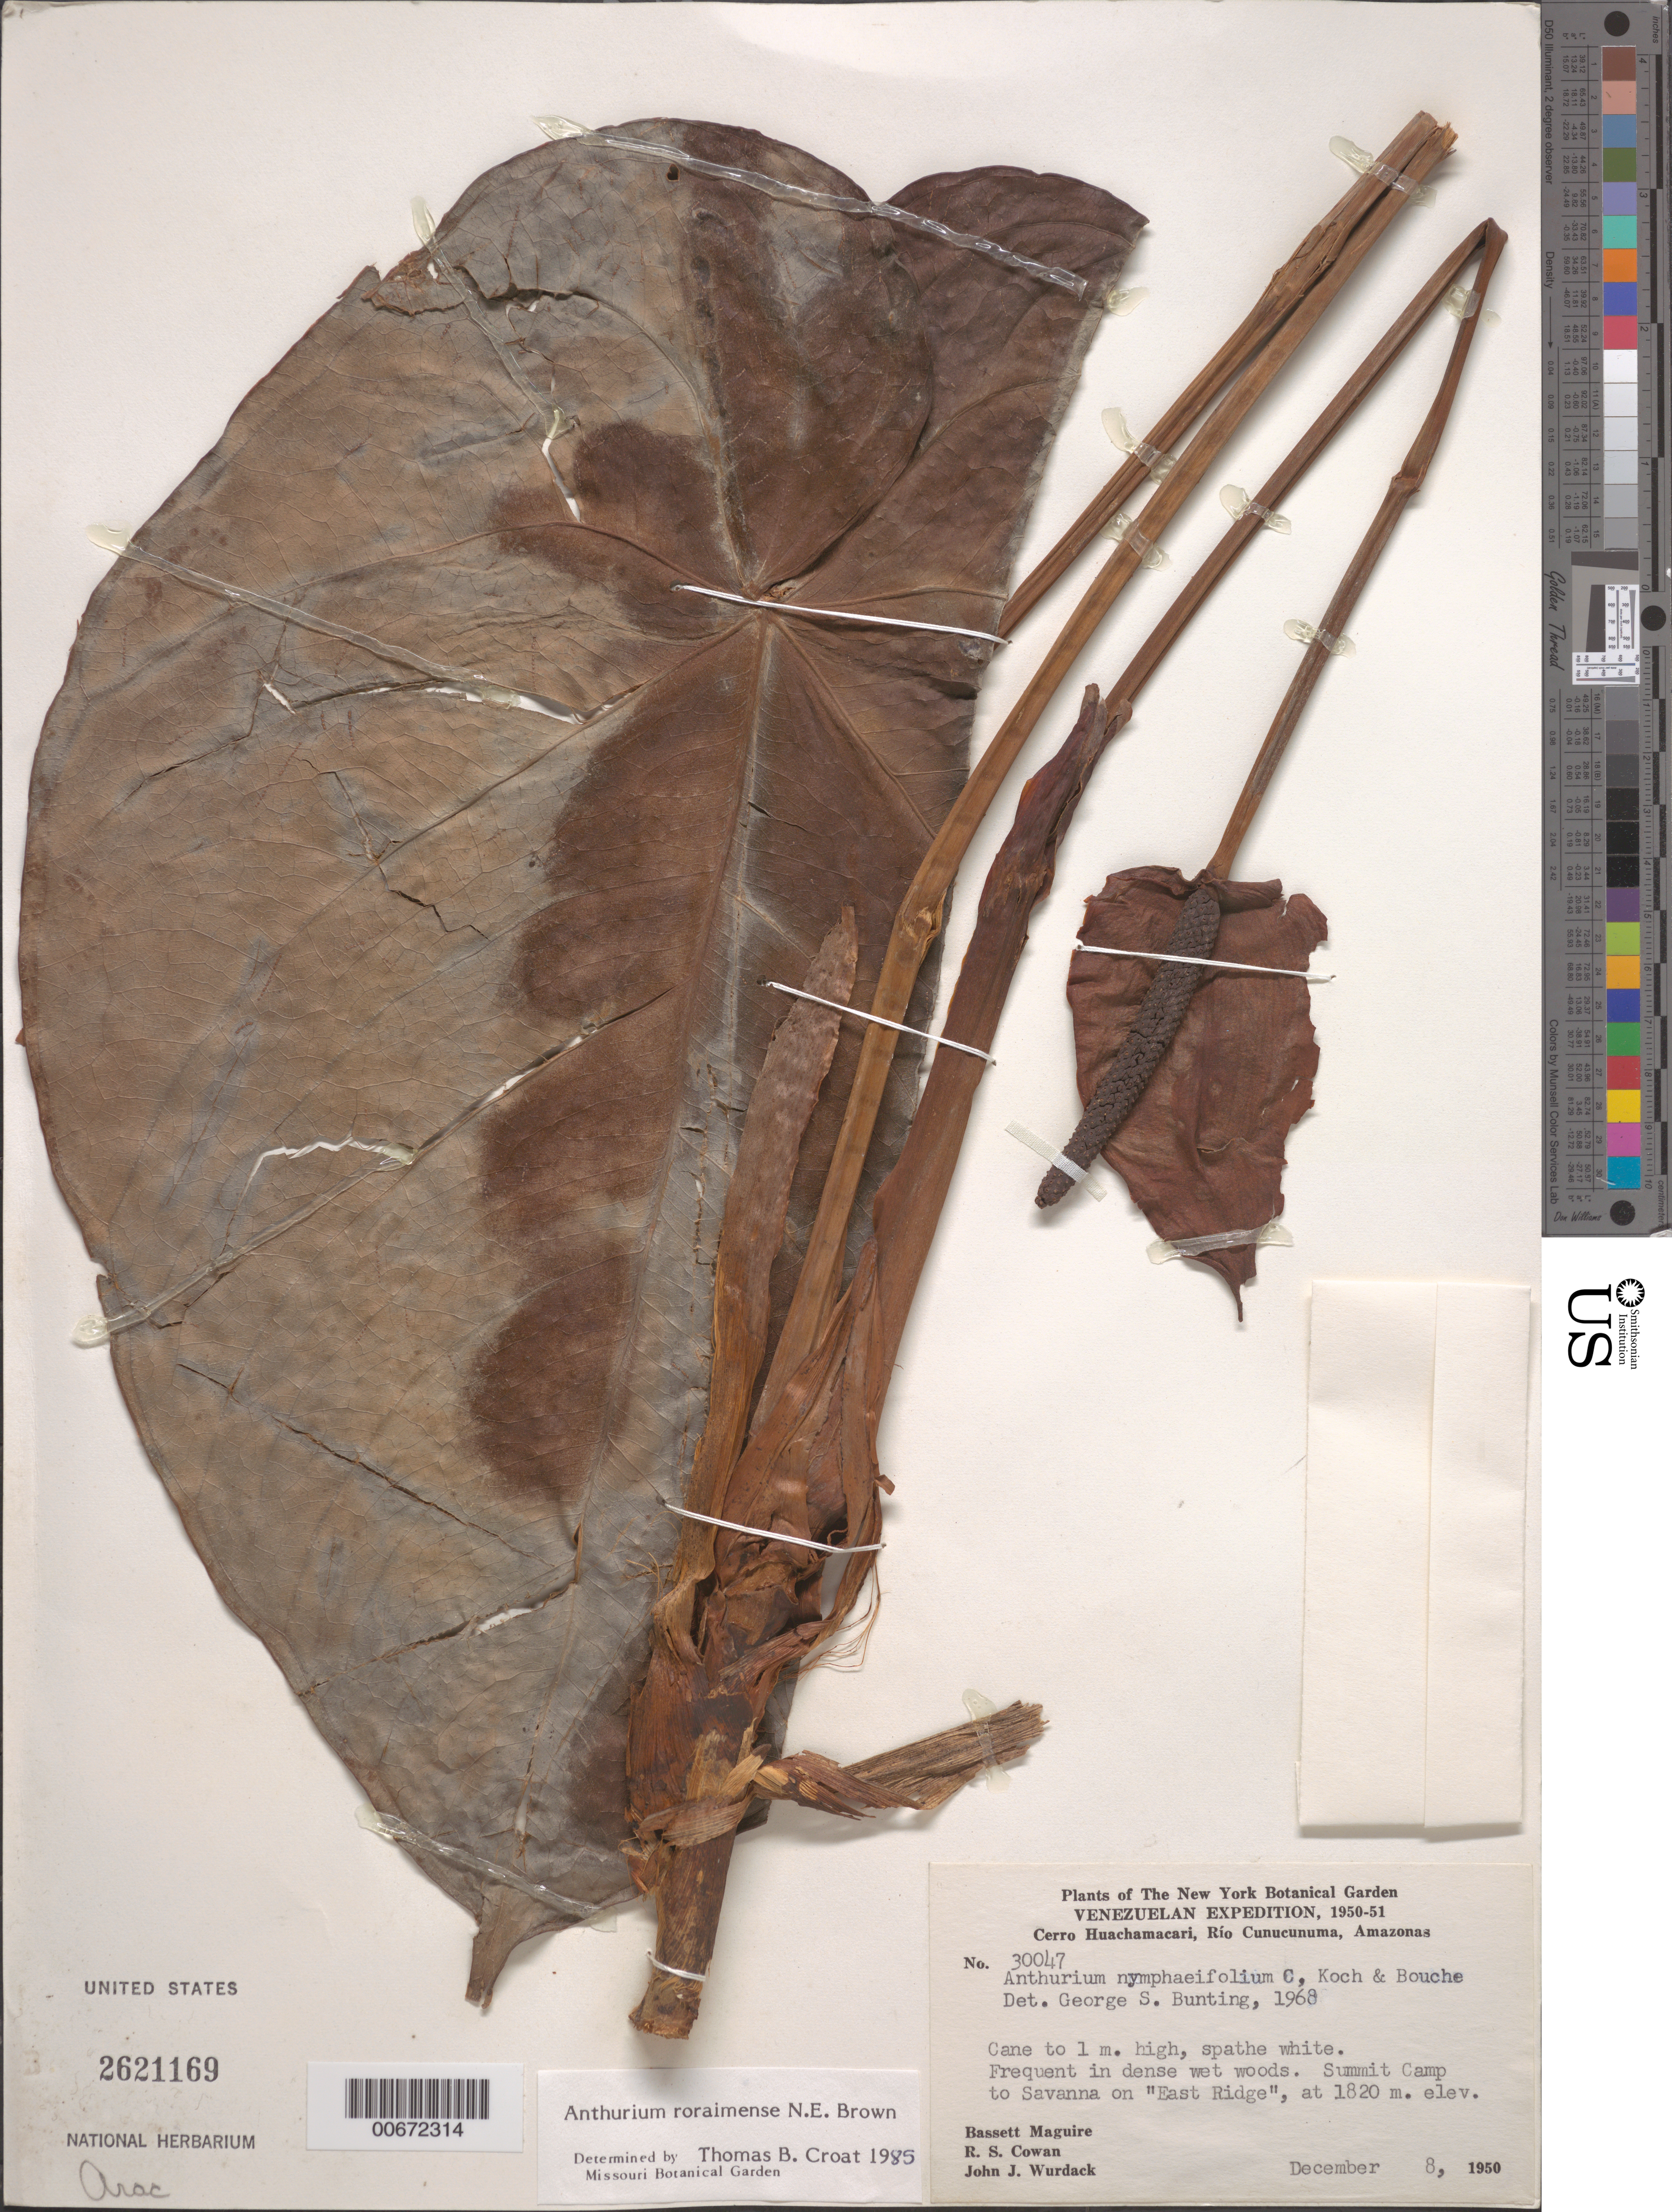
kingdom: Plantae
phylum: Tracheophyta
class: Liliopsida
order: Alismatales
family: Araceae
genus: Anthurium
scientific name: Anthurium roraimense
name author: N.E. Br. in Thurn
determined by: Croat, Thomas B., Missouri Botanical Garden (MO)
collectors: B. Maguire, R. S. Cowan & J. J. Wurdack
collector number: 30047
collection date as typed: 8-Dec-50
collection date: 1950-12-08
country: Venezuela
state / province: Amazonas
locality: Cerro Huachamacari, Río Cunucunuma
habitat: Dense wet woods. Summit Camp to Savanna on "East Ridge"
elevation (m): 1820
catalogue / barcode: US 2621169